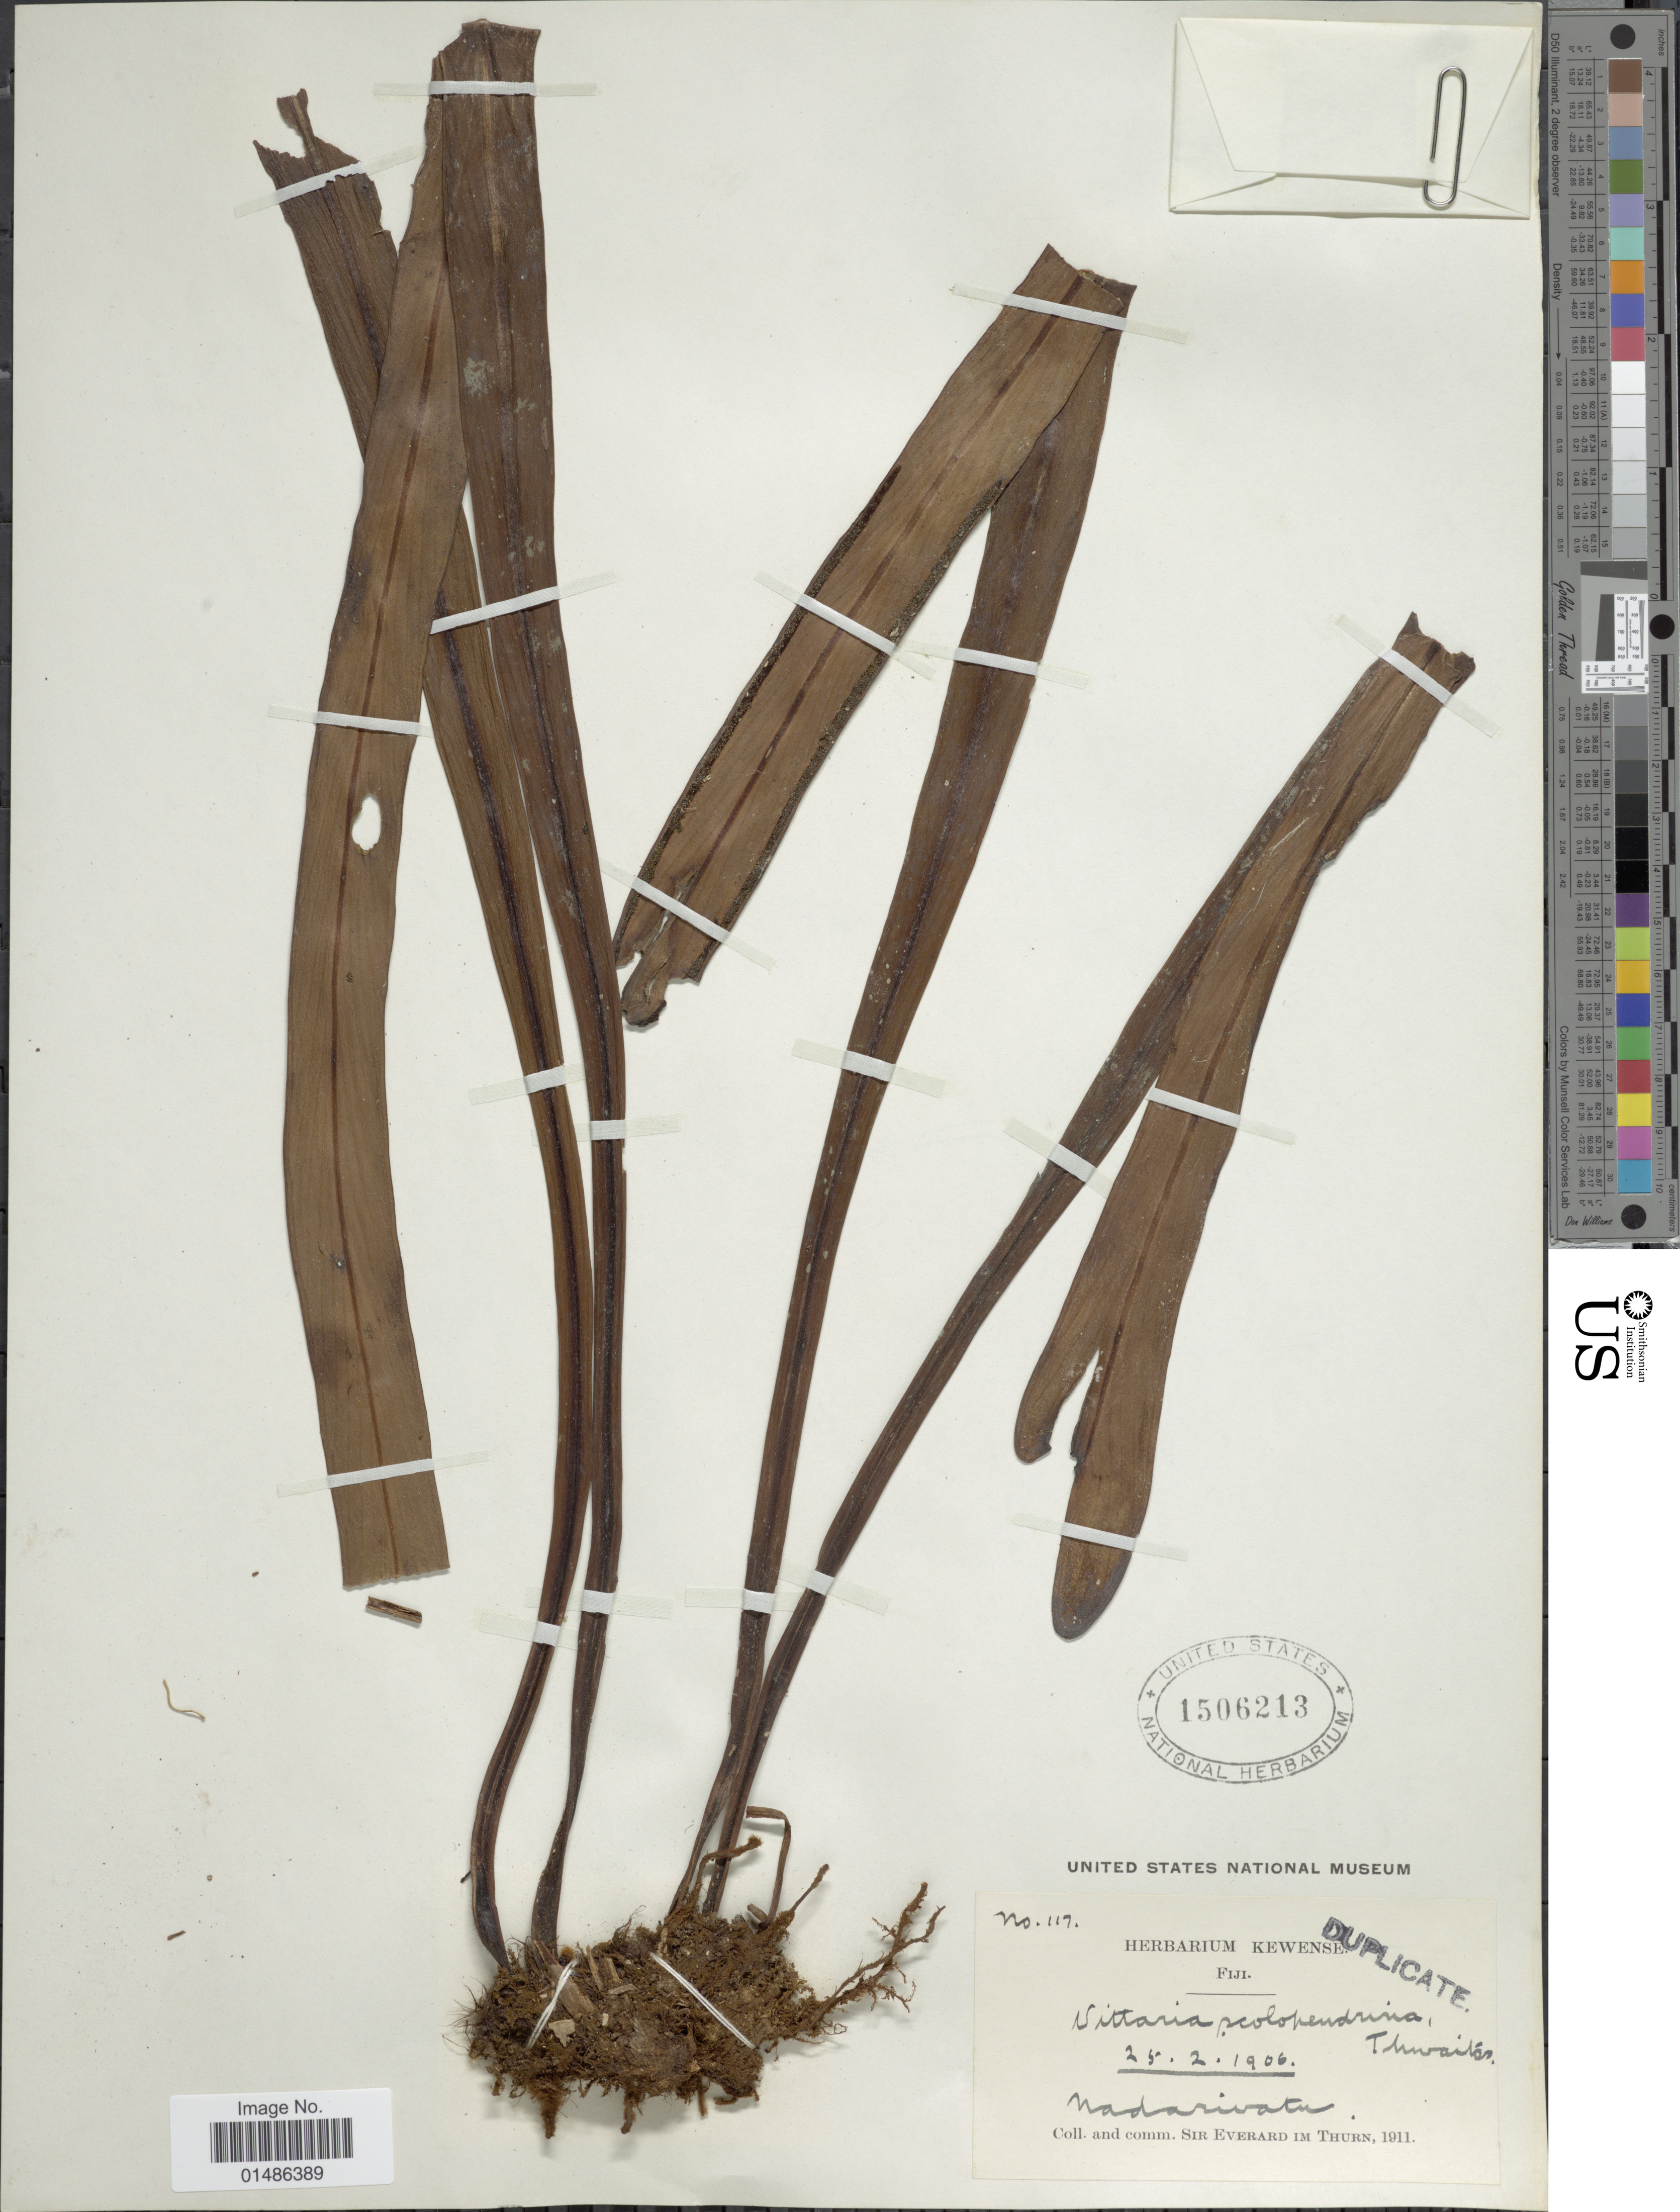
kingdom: Plantae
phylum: Tracheophyta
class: Polypodiopsida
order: Polypodiales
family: Pteridaceae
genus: Haplopteris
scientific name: Haplopteris scolopendrina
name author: (Bory) Presl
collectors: E. F. Im Thurn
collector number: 117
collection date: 1906-02-25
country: Fiji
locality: Nadarivatu.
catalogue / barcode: US 1506213